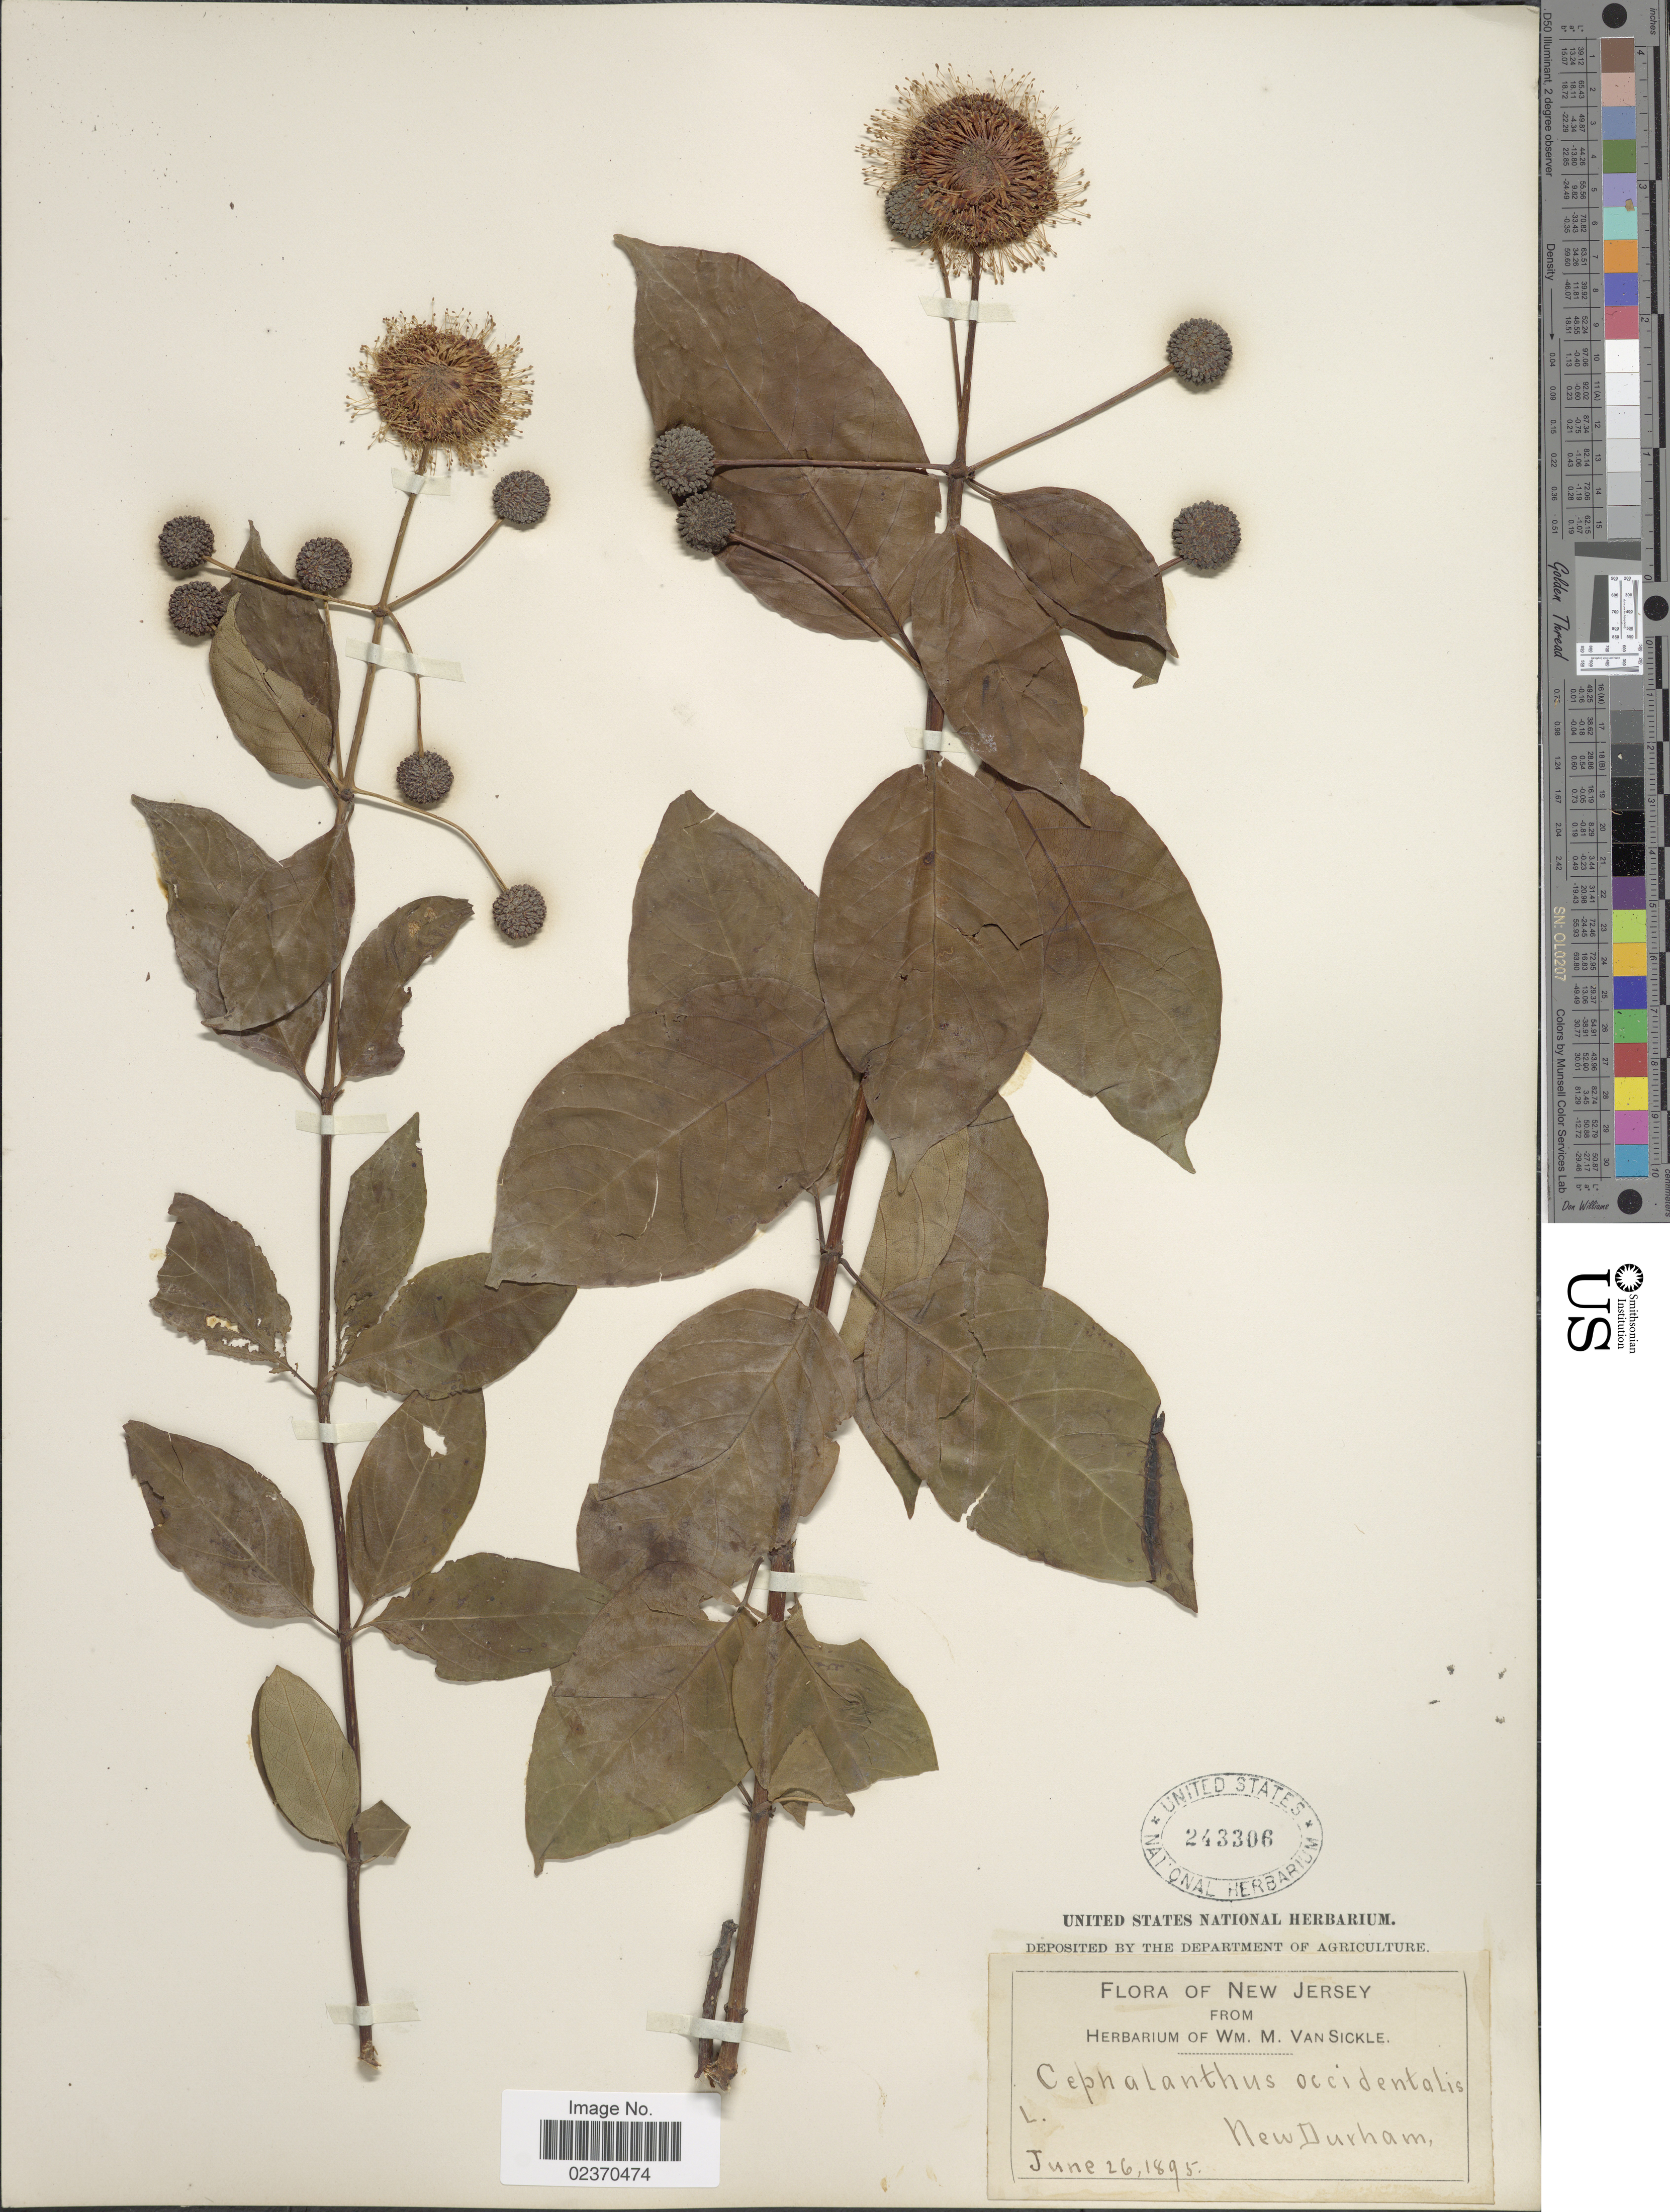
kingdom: Plantae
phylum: Tracheophyta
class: Magnoliopsida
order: Gentianales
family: Rubiaceae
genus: Cephalanthus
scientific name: Cephalanthus occidentalis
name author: L.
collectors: ex herb. Wm. M. Van Sickle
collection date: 1895-06-26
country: United States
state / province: New Jersey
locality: New Durham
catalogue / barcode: US 243306